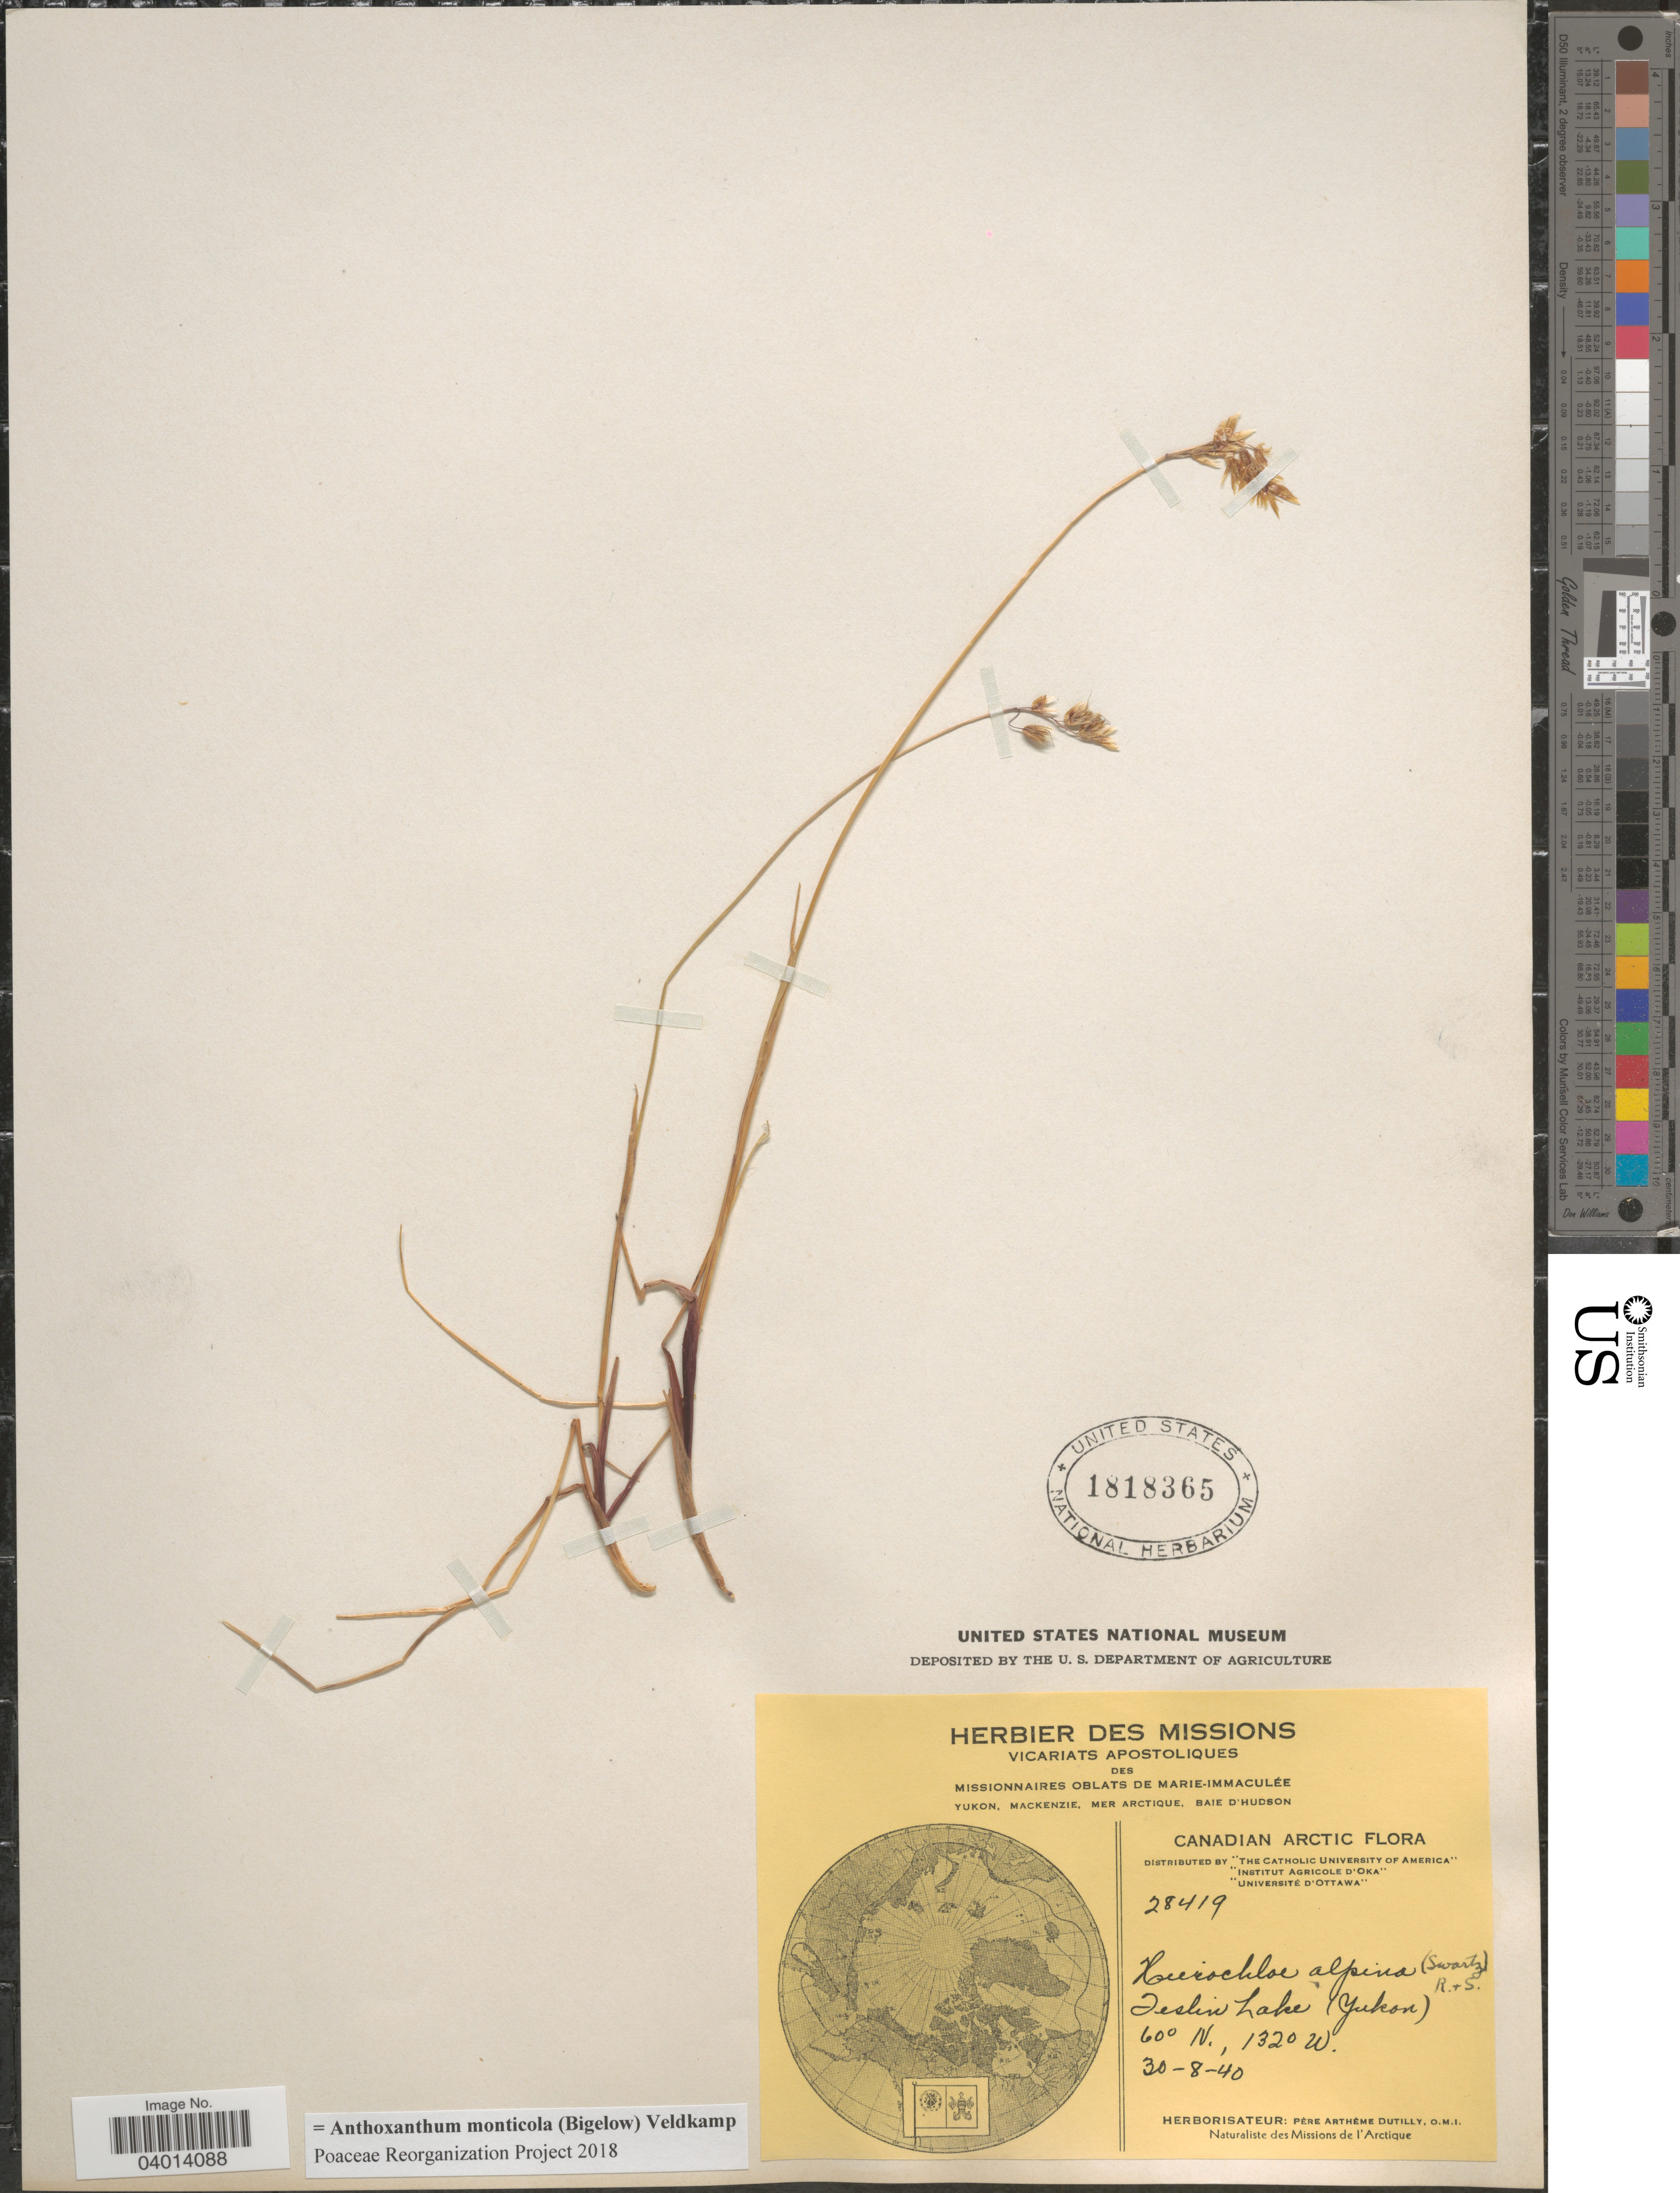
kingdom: Plantae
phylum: Tracheophyta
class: Liliopsida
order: Poales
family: Poaceae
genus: Anthoxanthum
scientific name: Anthoxanthum monticola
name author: (Bigelow) Veldkamp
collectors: P. Dutilly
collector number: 28419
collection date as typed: Transcribed d/m/y: 30/8/40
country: Canada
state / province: Yukon Territory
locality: Canadian Arctic. Jeslin Lake (Yukon).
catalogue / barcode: US 1818365